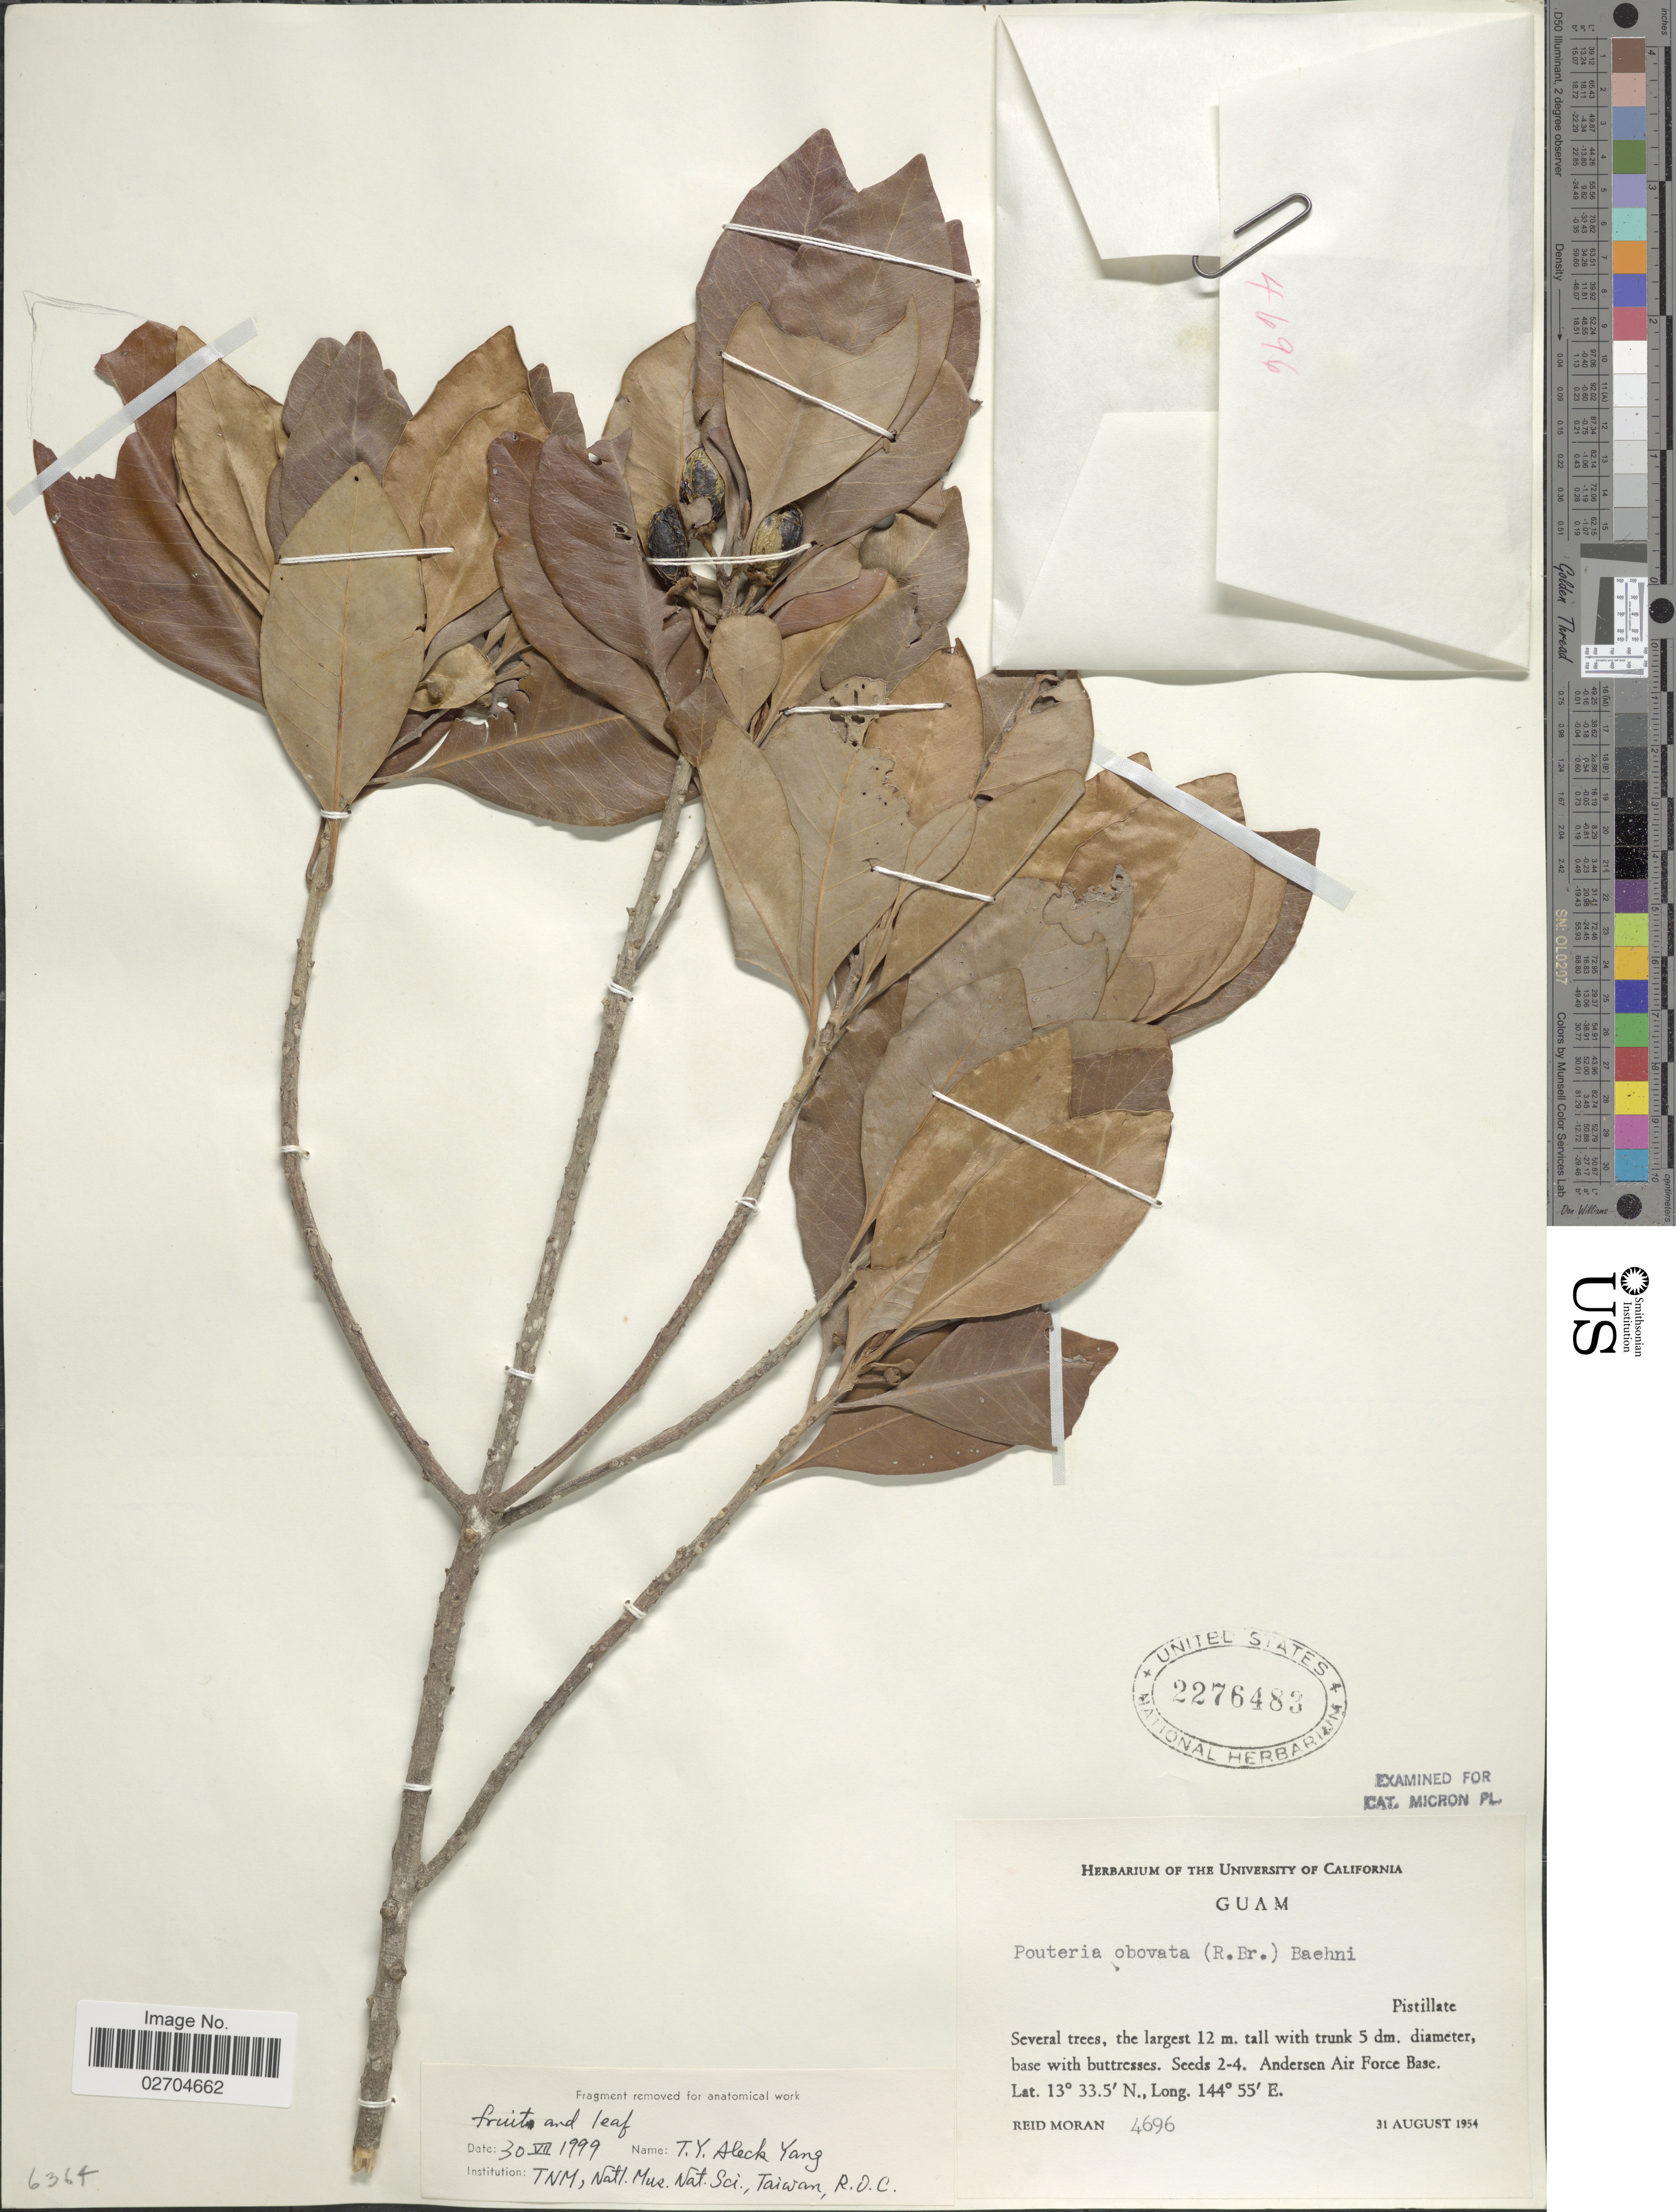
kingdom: Plantae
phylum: Tracheophyta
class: Magnoliopsida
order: Ericales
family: Sapotaceae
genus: Planchonella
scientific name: Planchonella obovata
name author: (R. Br.) Pierre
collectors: R. V. Moran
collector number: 4696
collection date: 1954-08-31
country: Guam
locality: Pistillate. Andersen Air Force Base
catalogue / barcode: US 2276483